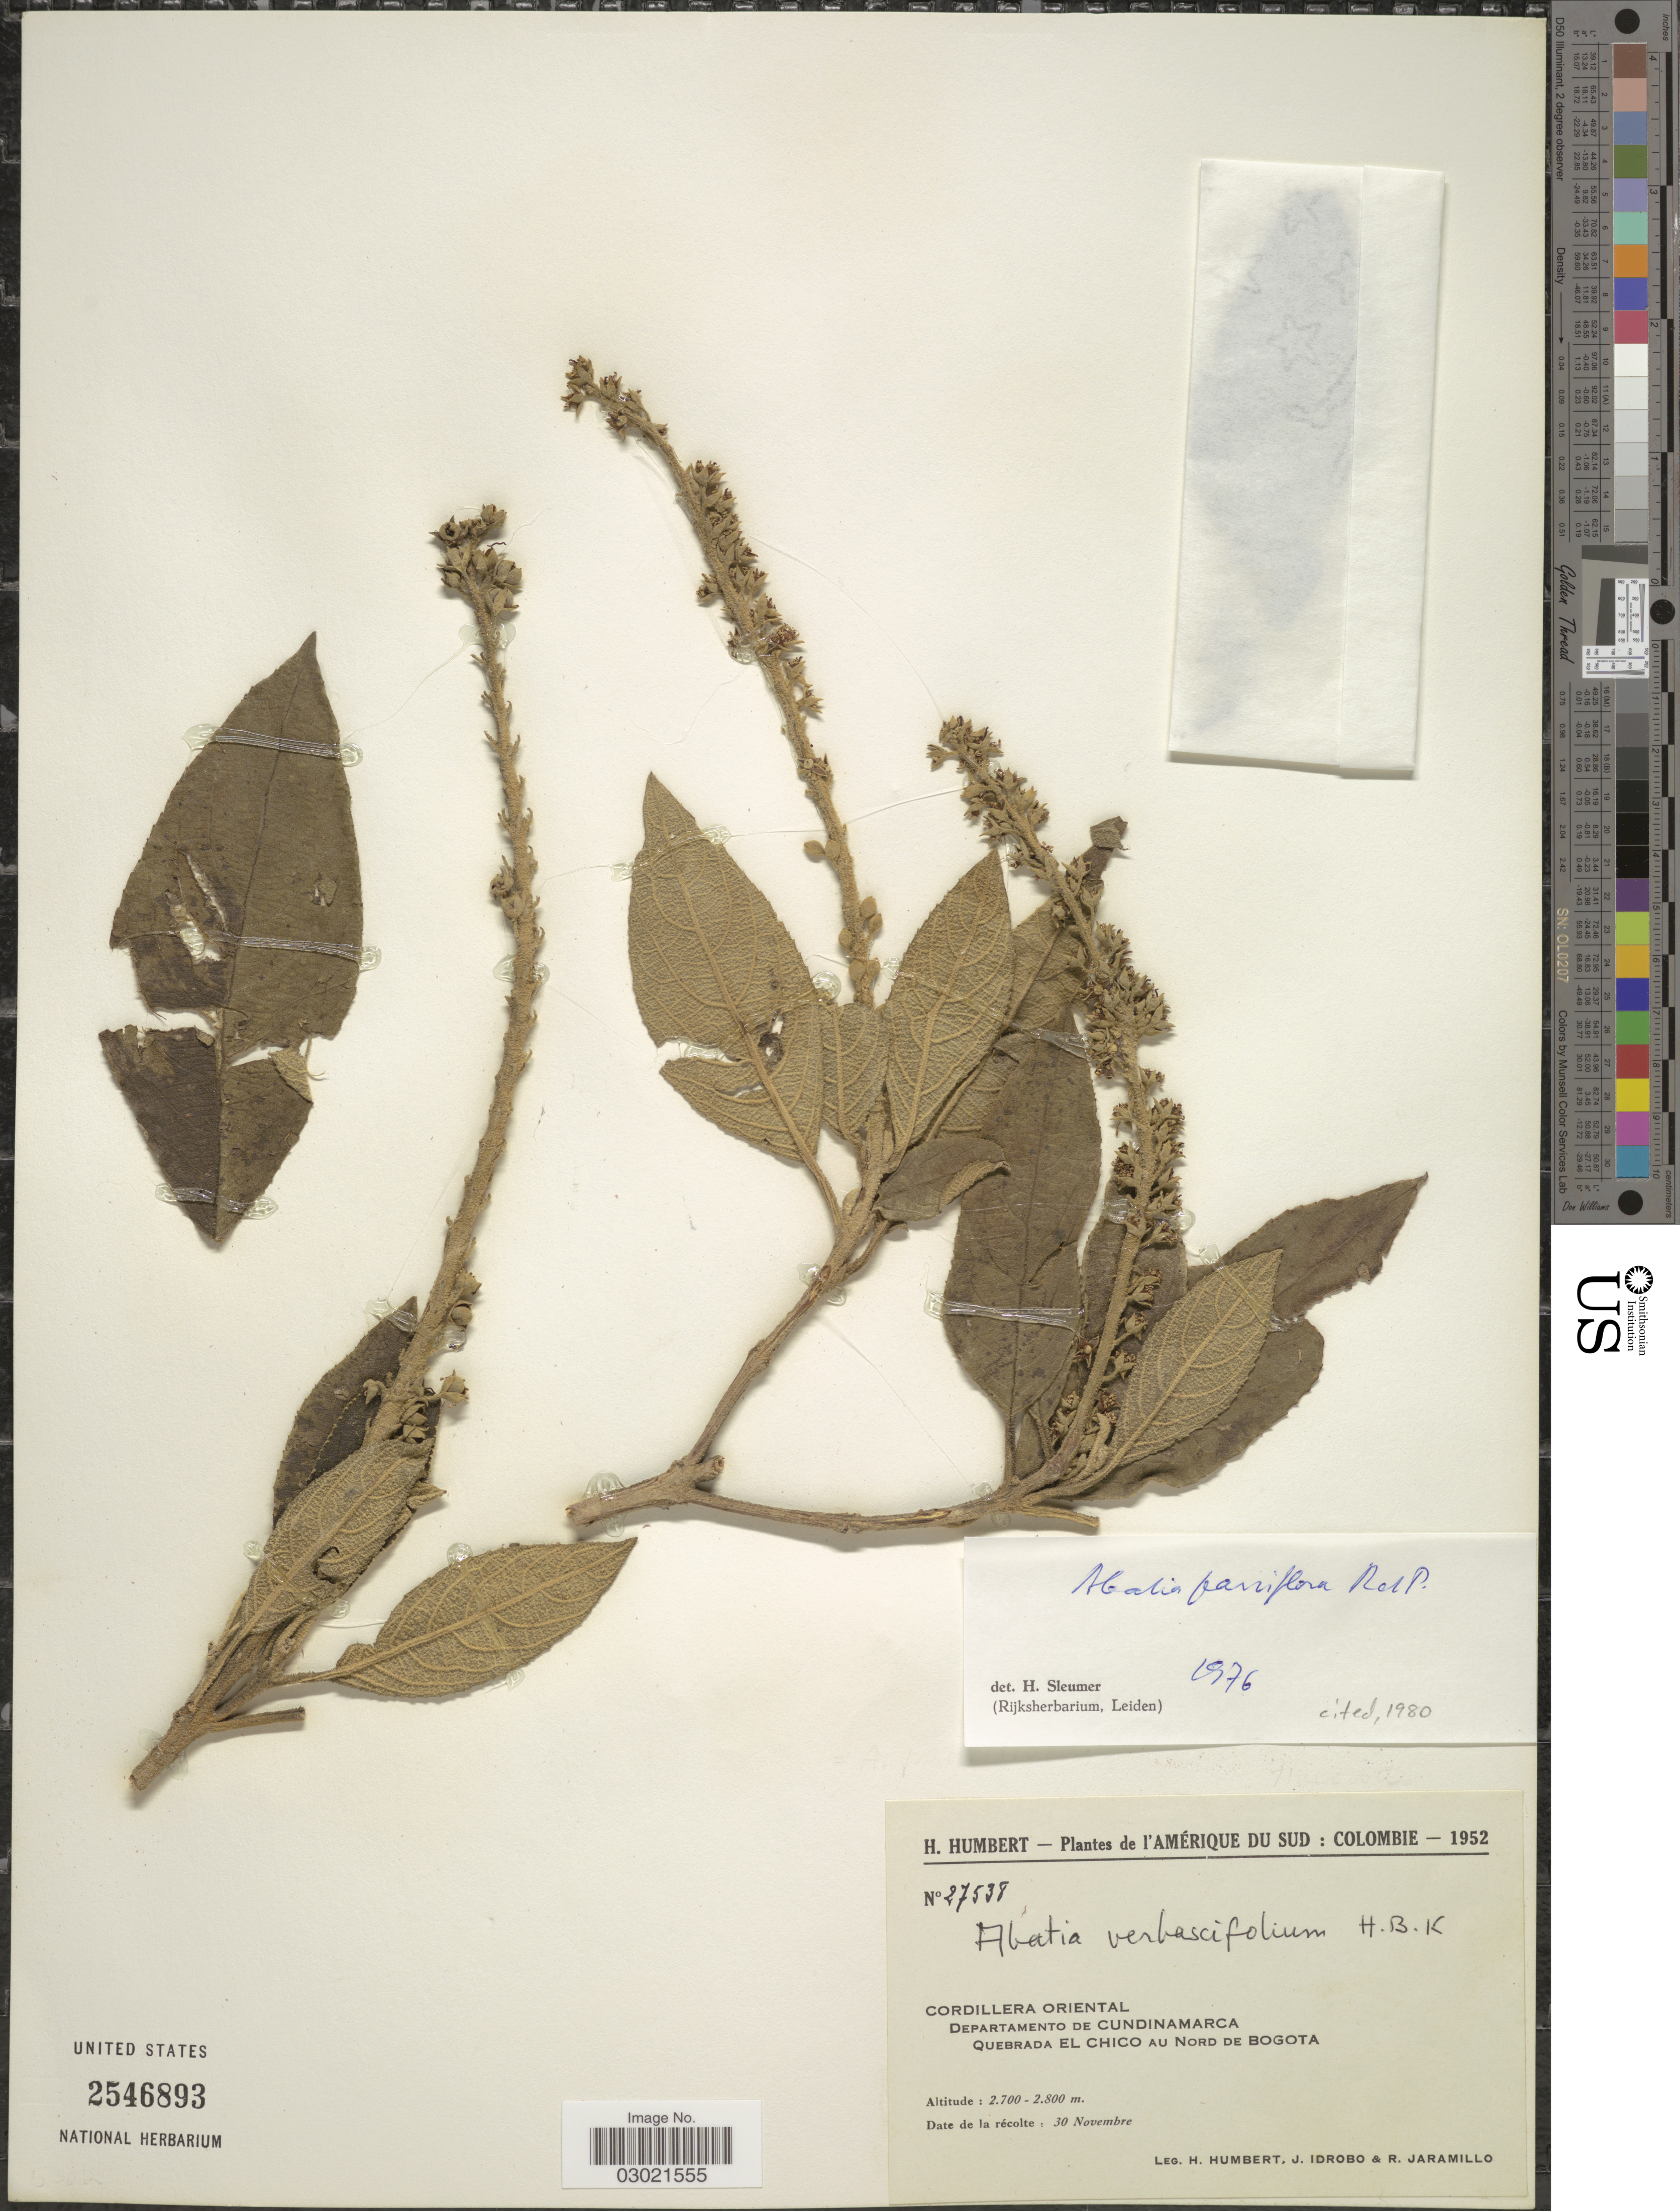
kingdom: Plantae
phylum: Tracheophyta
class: Magnoliopsida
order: Malpighiales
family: Salicaceae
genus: Abatia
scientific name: Abatia parviflora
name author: Ruiz & Pav.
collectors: H. Humbert, J. M. Idrobo & R. Jaramillo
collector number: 27538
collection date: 1952-11-30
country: Colombia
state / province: Cundinamarca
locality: Cordillera Oriental. Departamento de Cundinamarca. Quebrada el Chico au Nord de Bogota.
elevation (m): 2700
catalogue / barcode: US 2546893